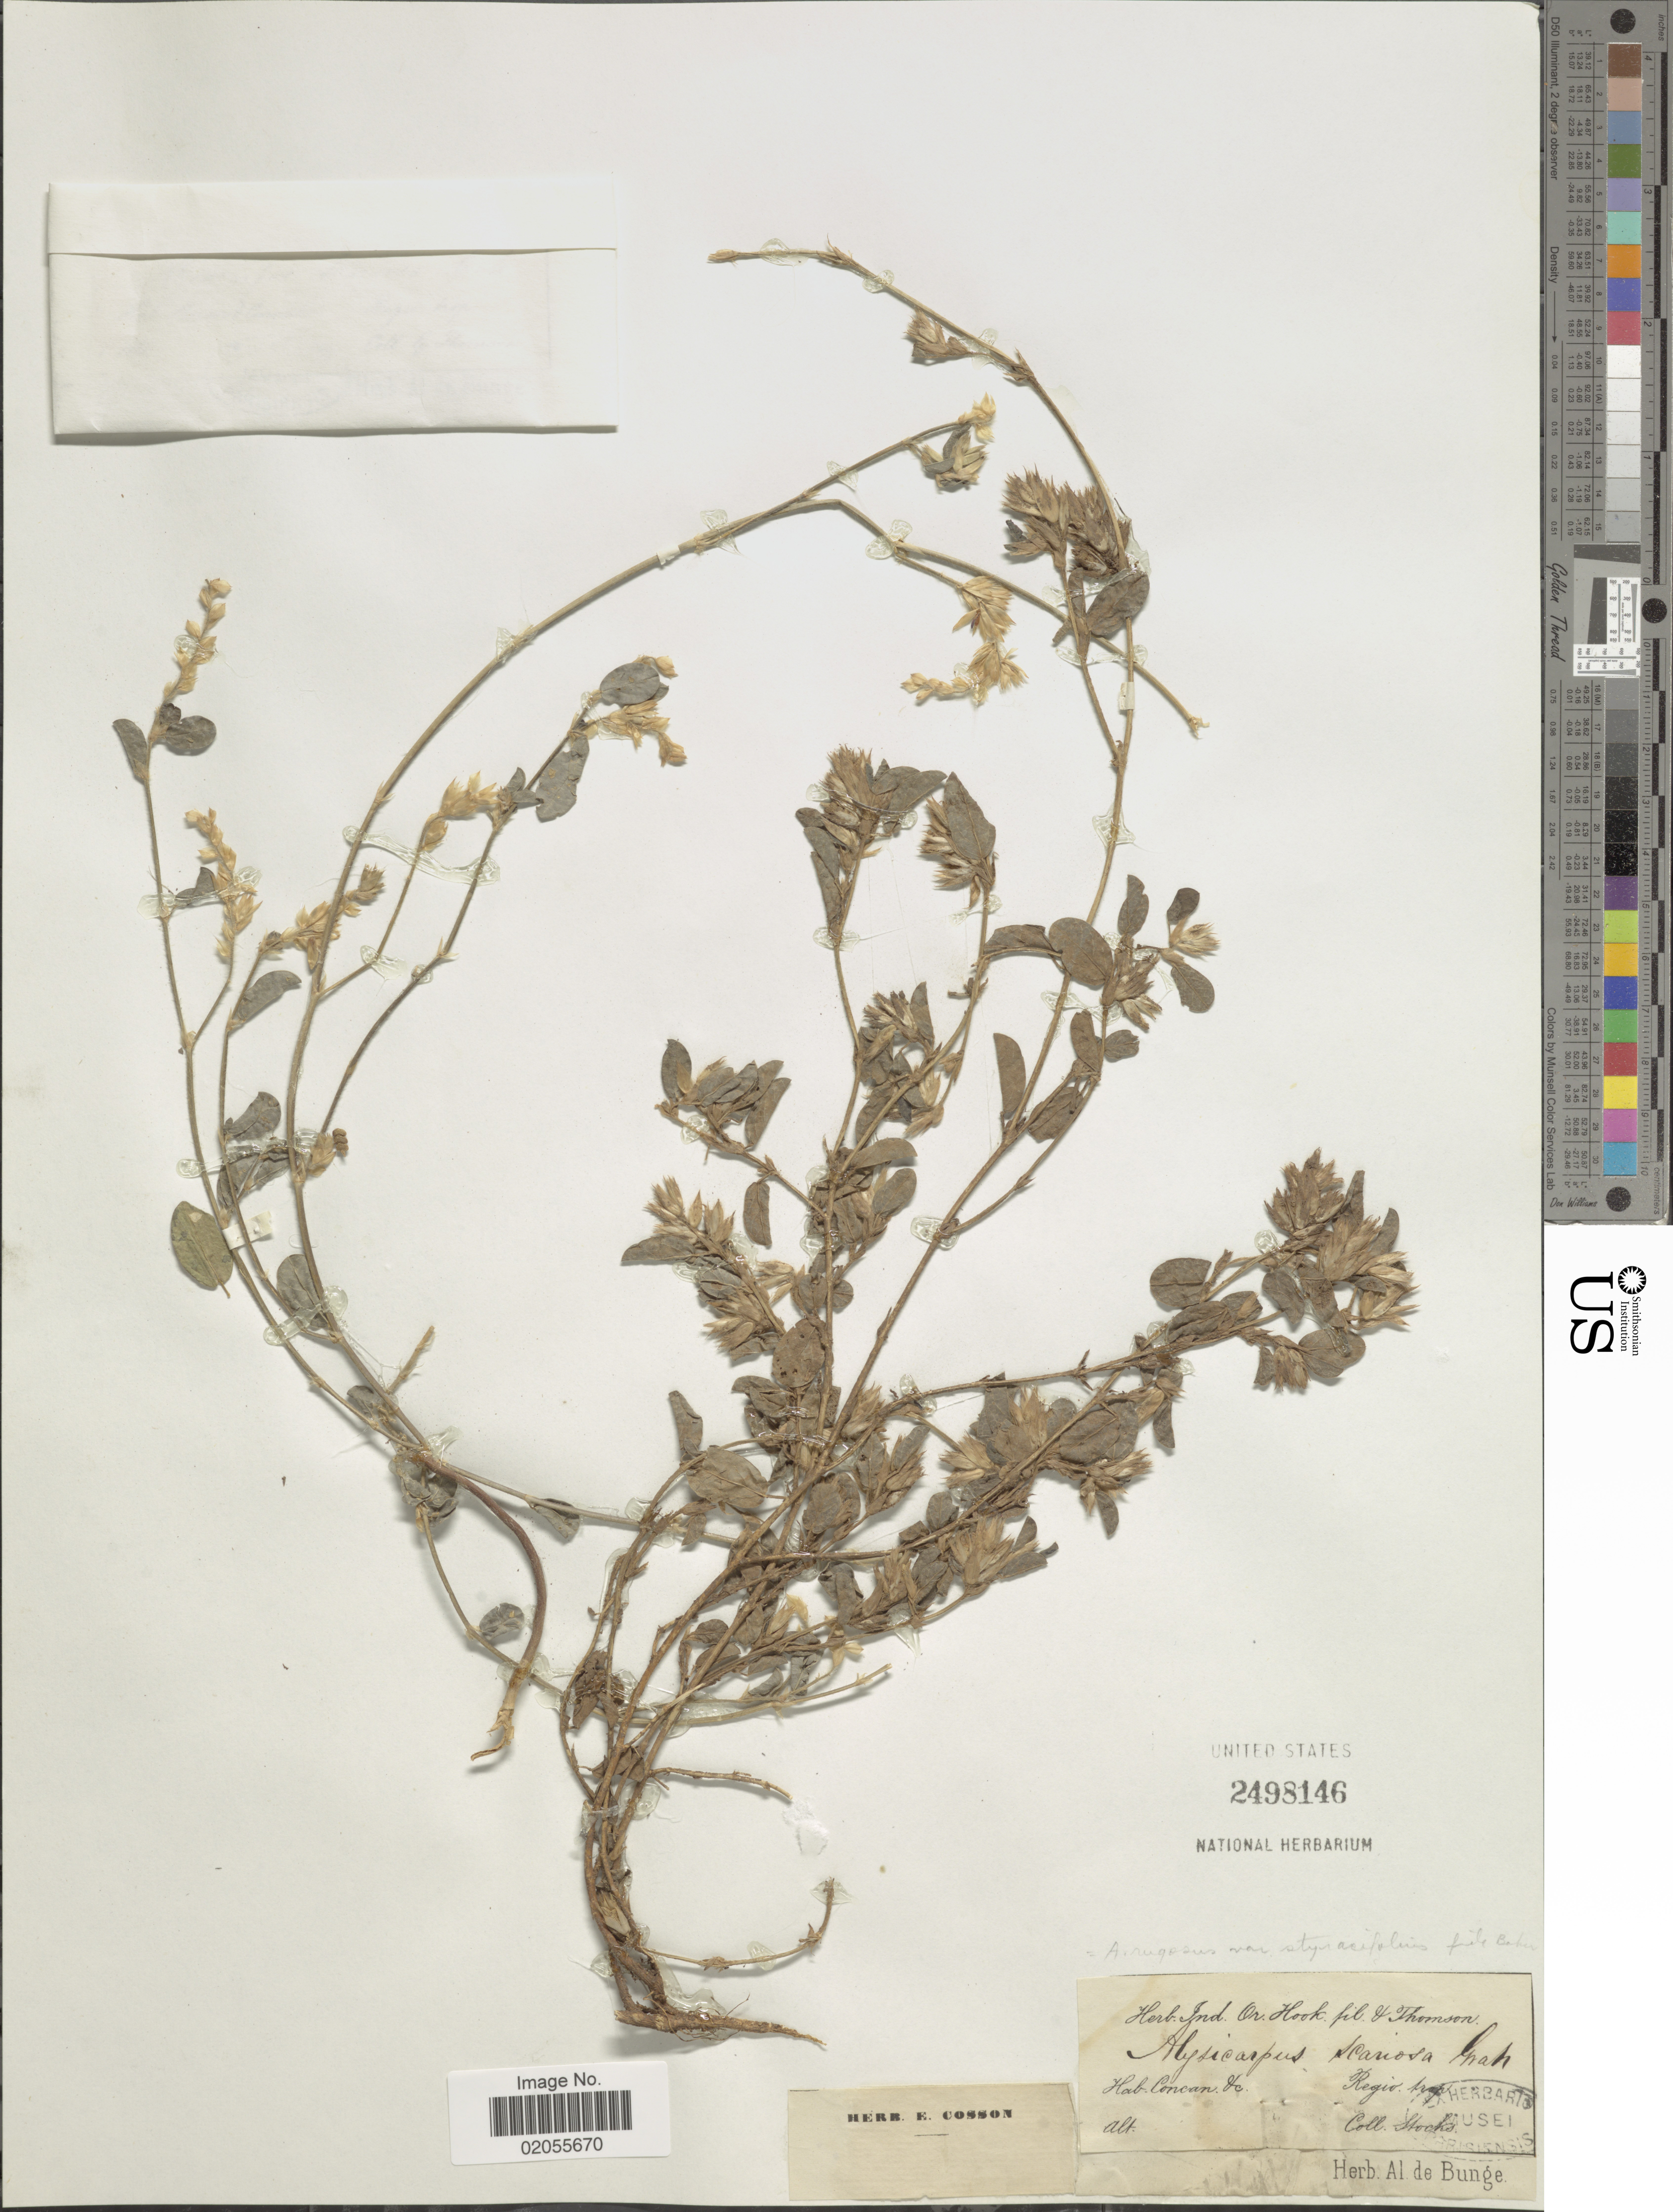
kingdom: Plantae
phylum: Tracheophyta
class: Magnoliopsida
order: Fabales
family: Fabaceae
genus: Alysicarpus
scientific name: Alysicarpus rugosus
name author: (Willd.) DC.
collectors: Stocks, --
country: India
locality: Concan &c. Regio trop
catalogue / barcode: US 2498146